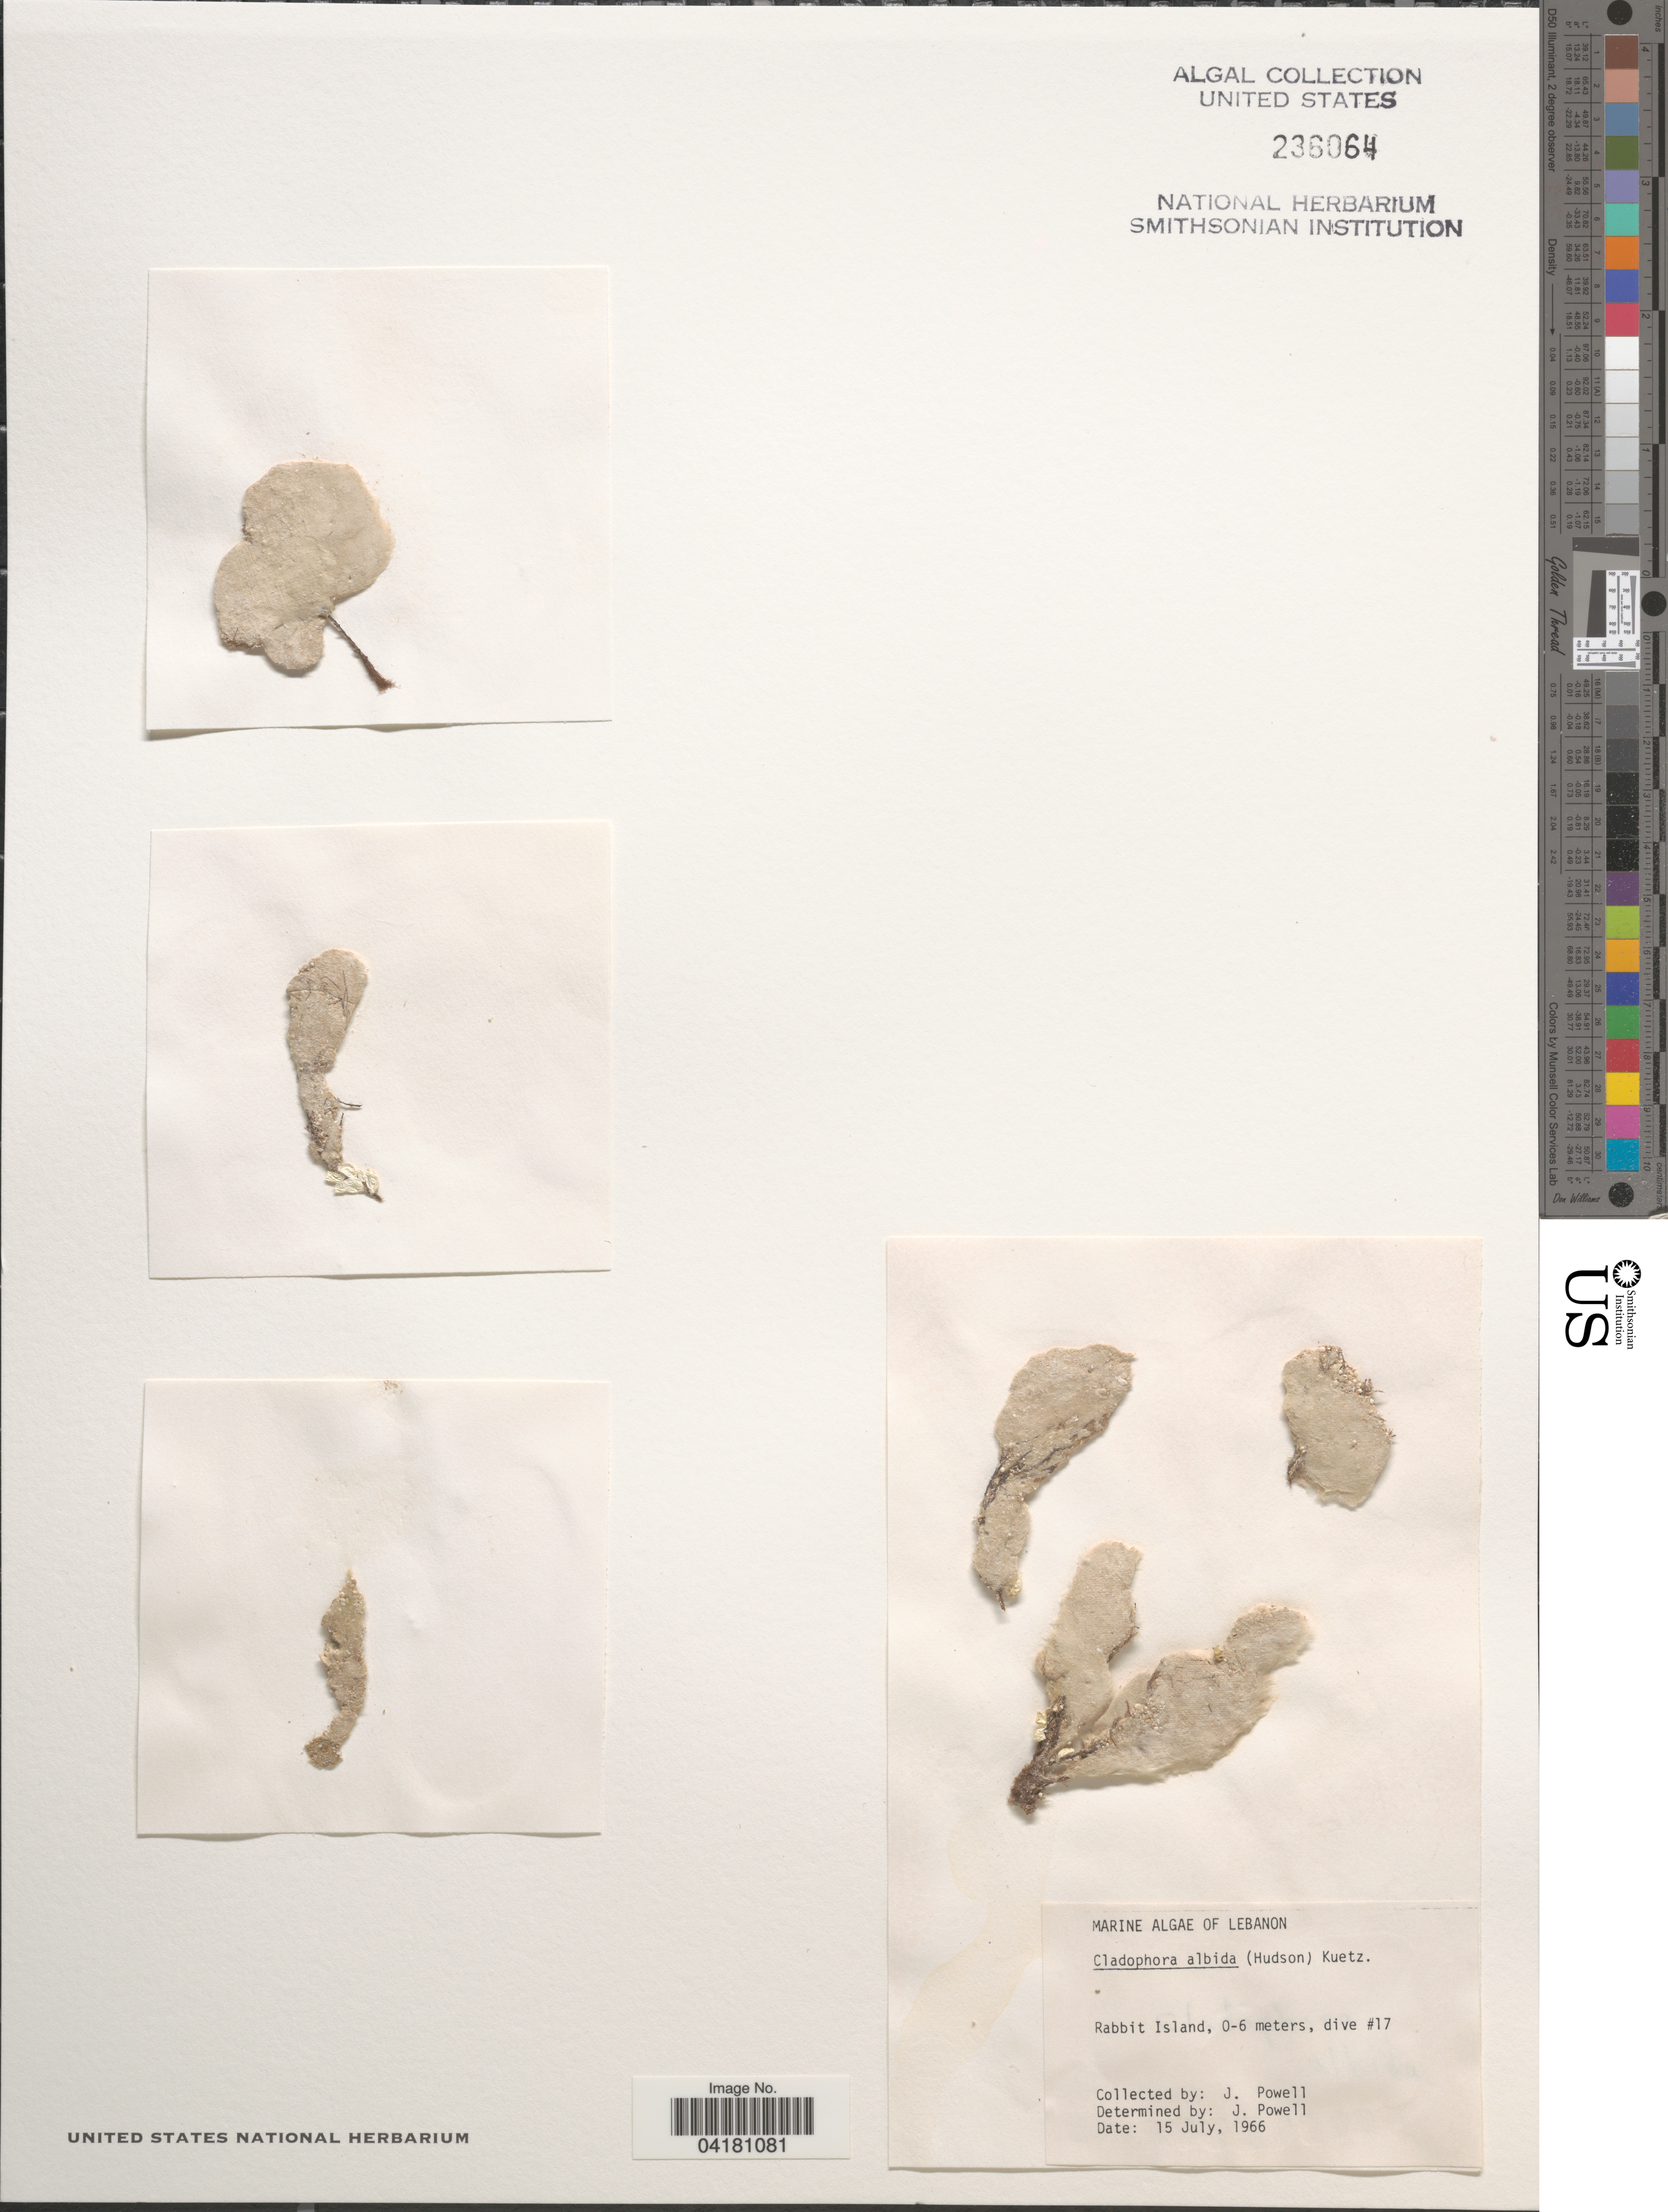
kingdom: Plantae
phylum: Chlorophyta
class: Ulvophyceae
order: Cladophorales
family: Cladophoraceae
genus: Cladophora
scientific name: Cladophora albida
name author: (Nees) Kütz.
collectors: J. Powell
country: Lebanon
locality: Rabbit Island, 0-6 meters, dive #17.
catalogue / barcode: US 236064